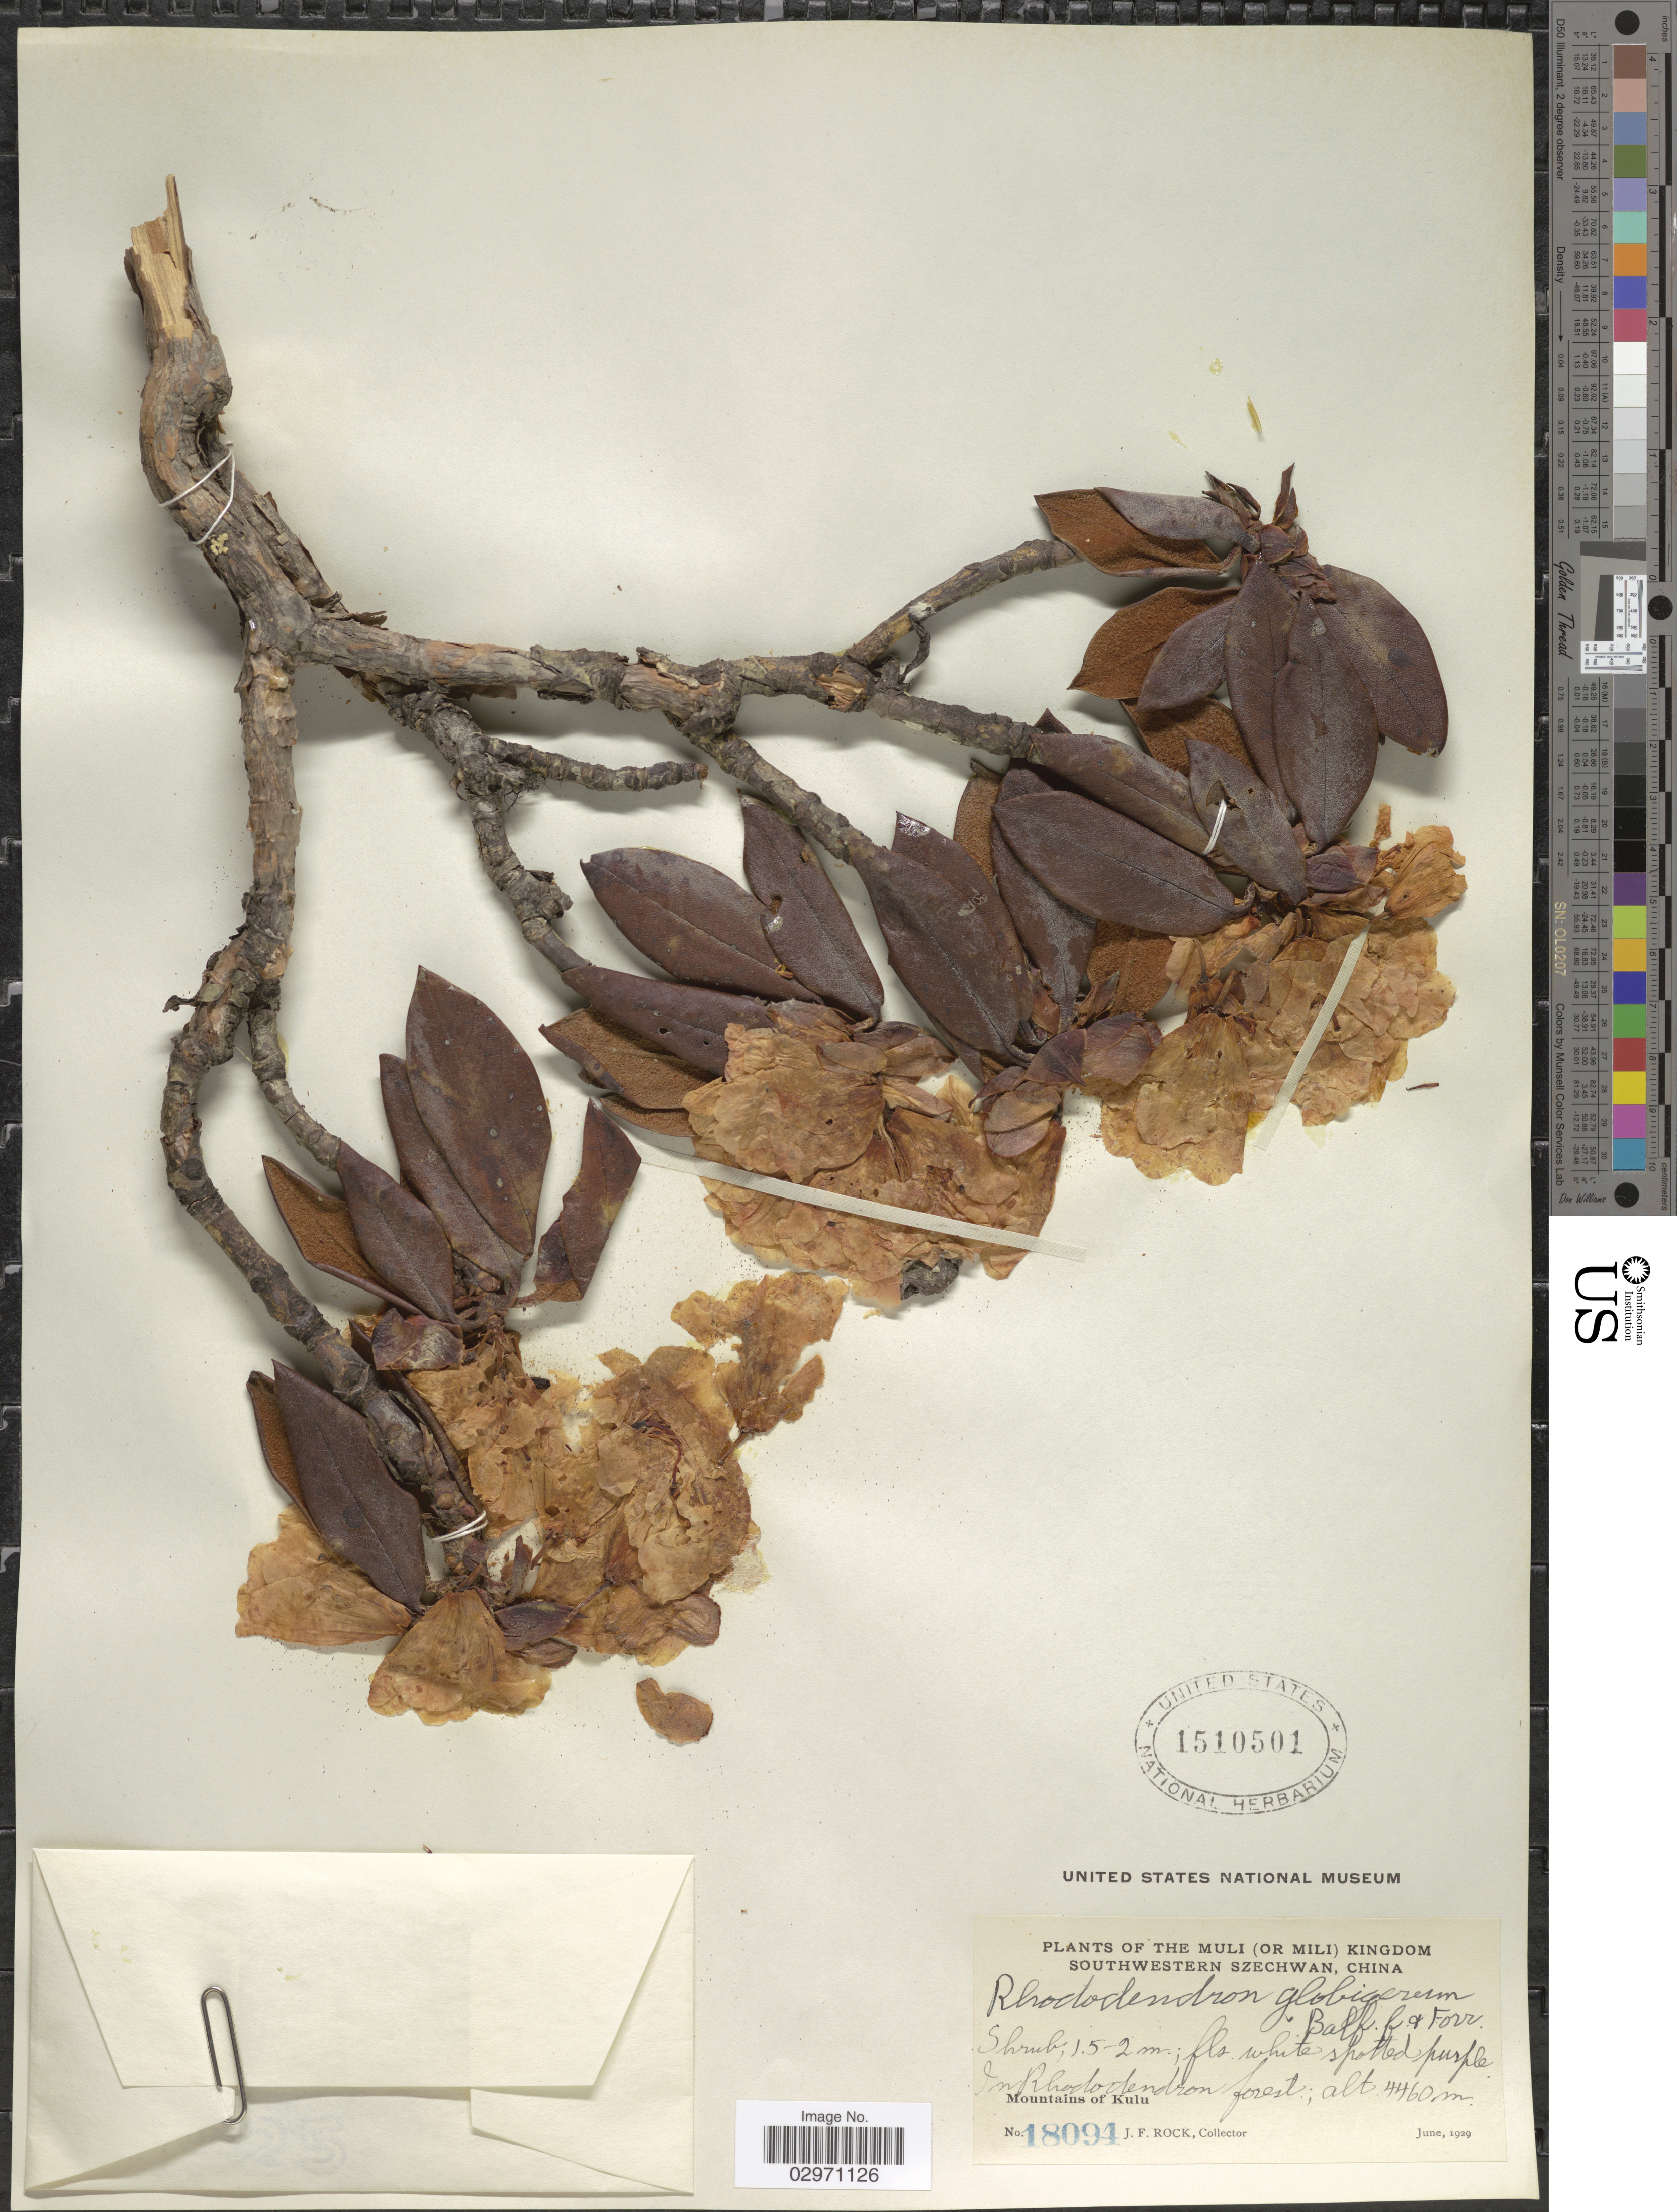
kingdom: Plantae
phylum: Tracheophyta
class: Magnoliopsida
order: Ericales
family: Ericaceae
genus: Rhododendron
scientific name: Rhododendron globigerum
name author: Balf. f. & Forrest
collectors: J. Rock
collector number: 18094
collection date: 1929-06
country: China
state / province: Sichuan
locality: Muli (or Mili) Kingdom. Southwestern Szechwan. Mountains of Kulu.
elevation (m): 4460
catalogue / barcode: US 1510501